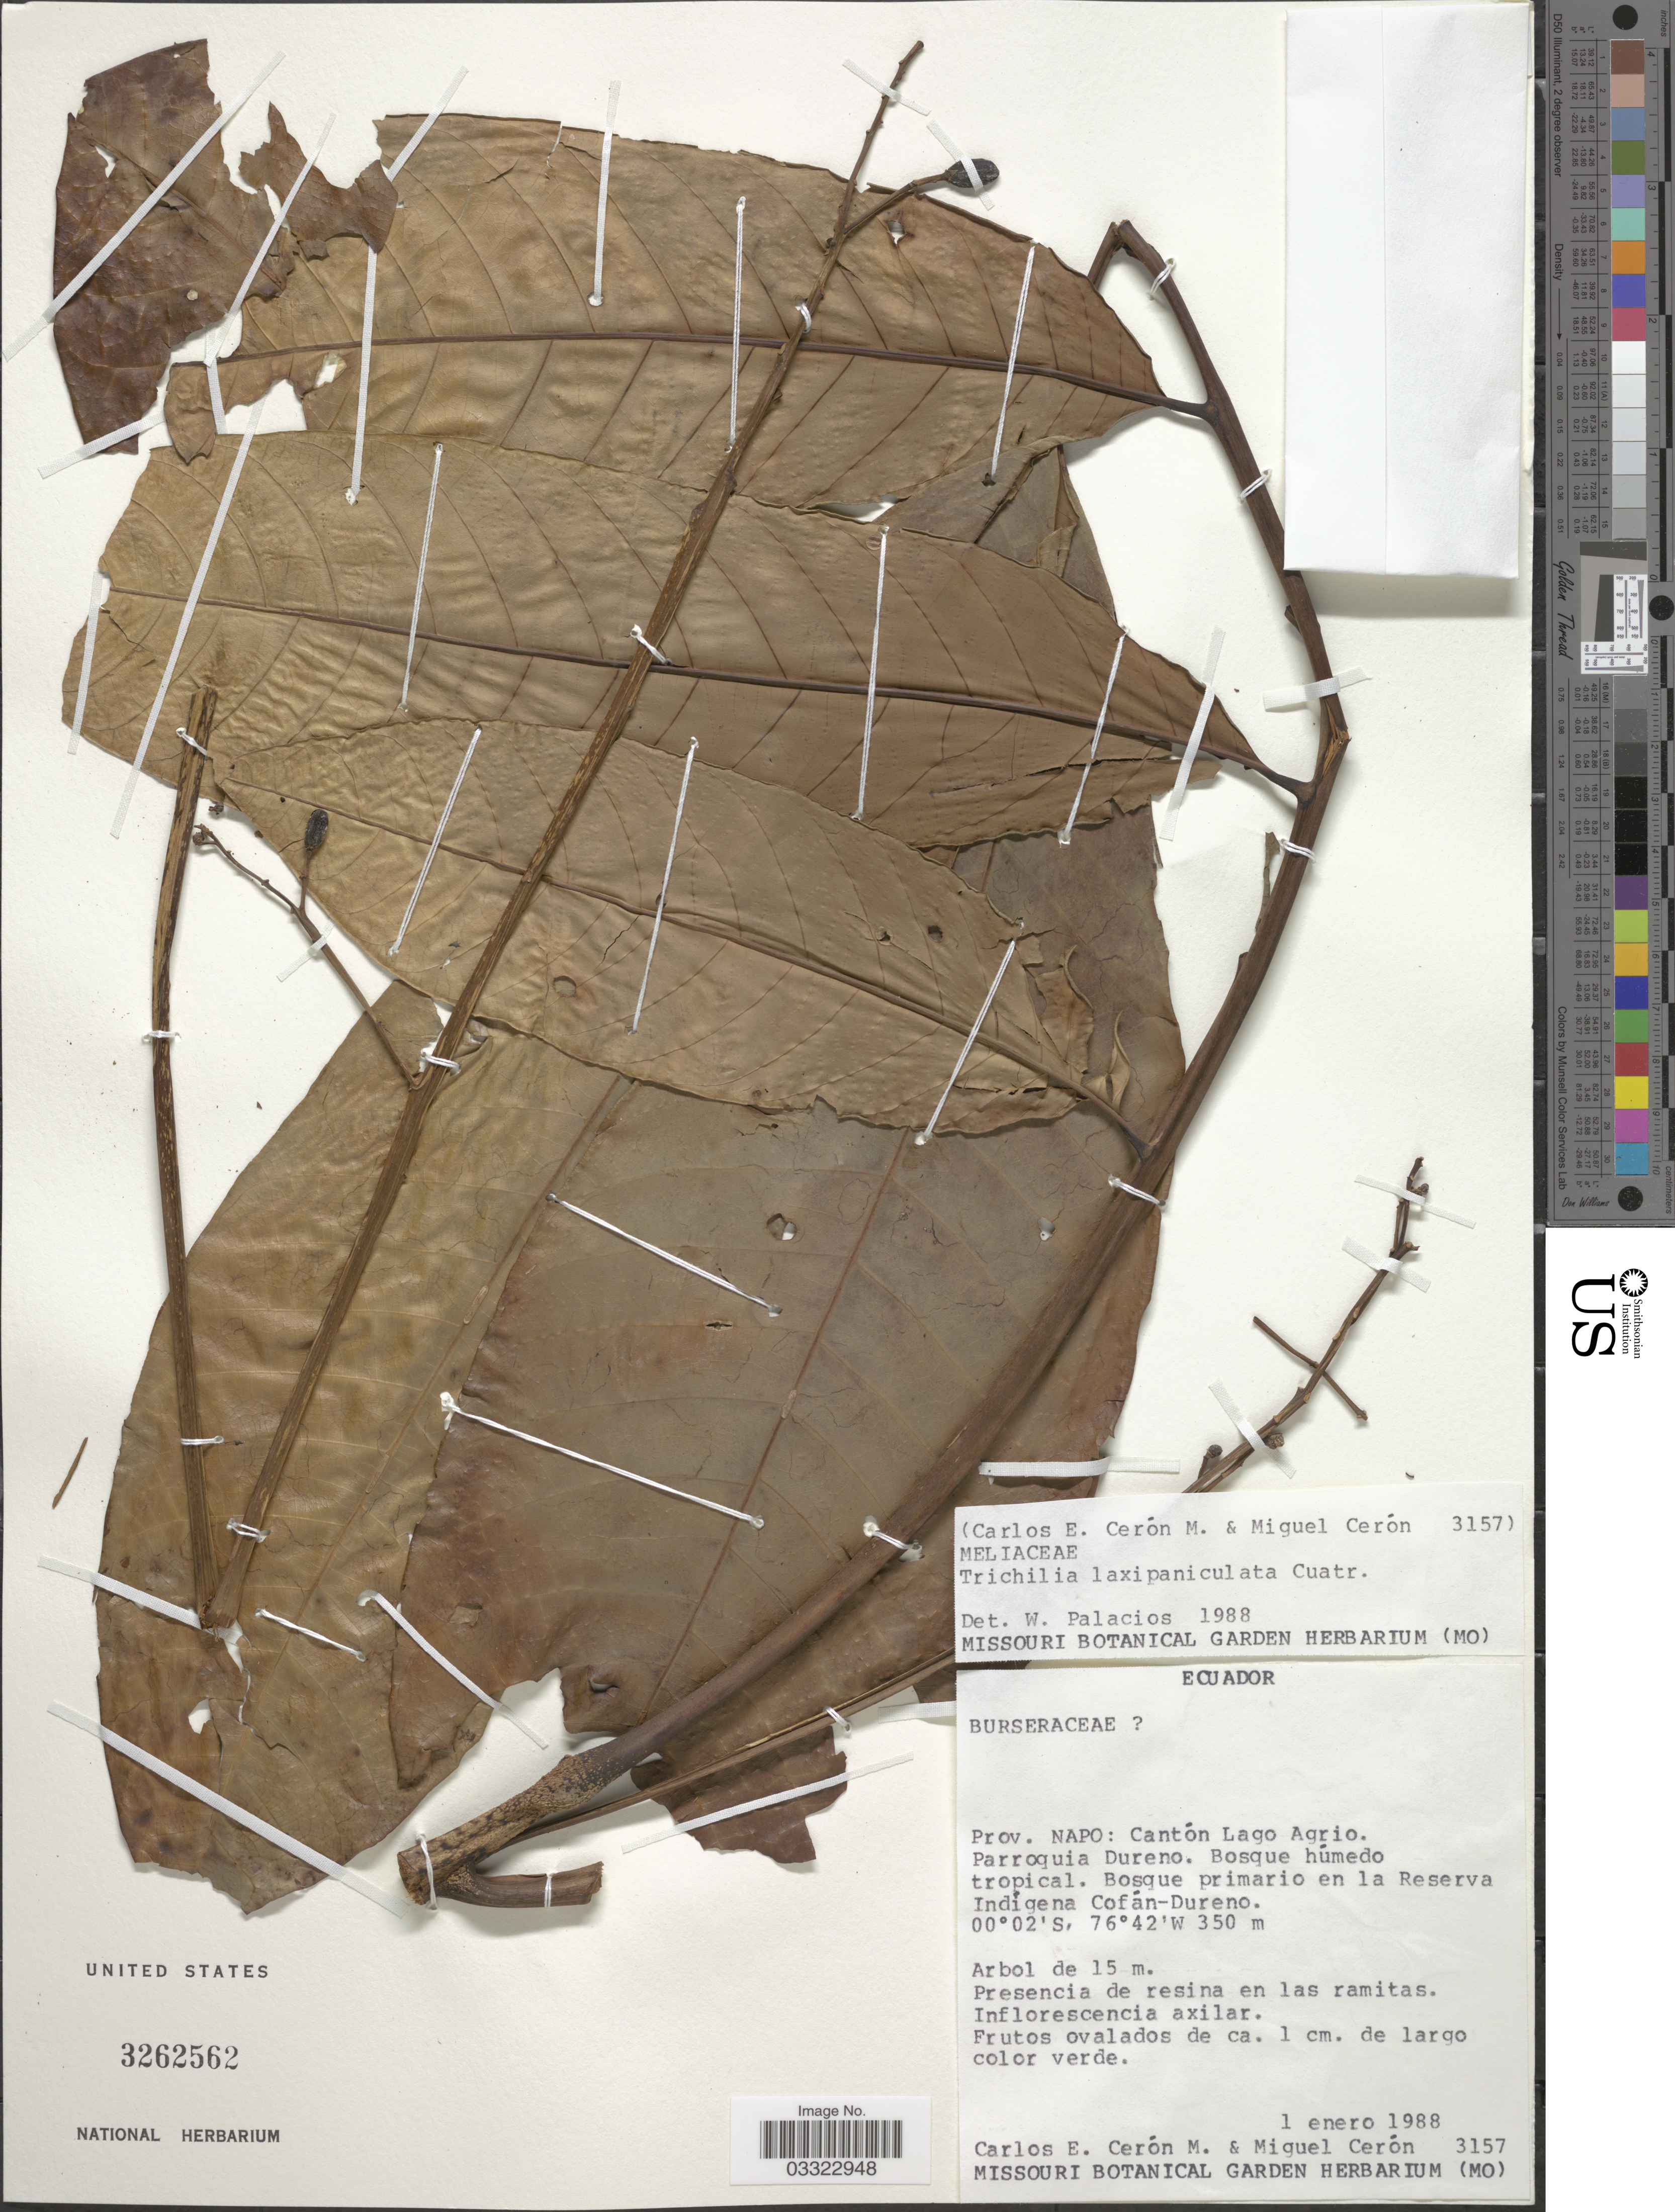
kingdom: Plantae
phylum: Tracheophyta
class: Magnoliopsida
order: Sapindales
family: Meliaceae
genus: Trichilia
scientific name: Trichilia laxipaniculata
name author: Cuatrec.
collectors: C. E. Cerón M. & M. Ceron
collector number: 3157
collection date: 1988-01-01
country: Ecuador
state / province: Napo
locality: Cantón Lago Agrio. Parroquia Dureno. Bosque primario en la Reserva Indígena Cofán-Dureno.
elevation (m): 350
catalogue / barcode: US 3262562